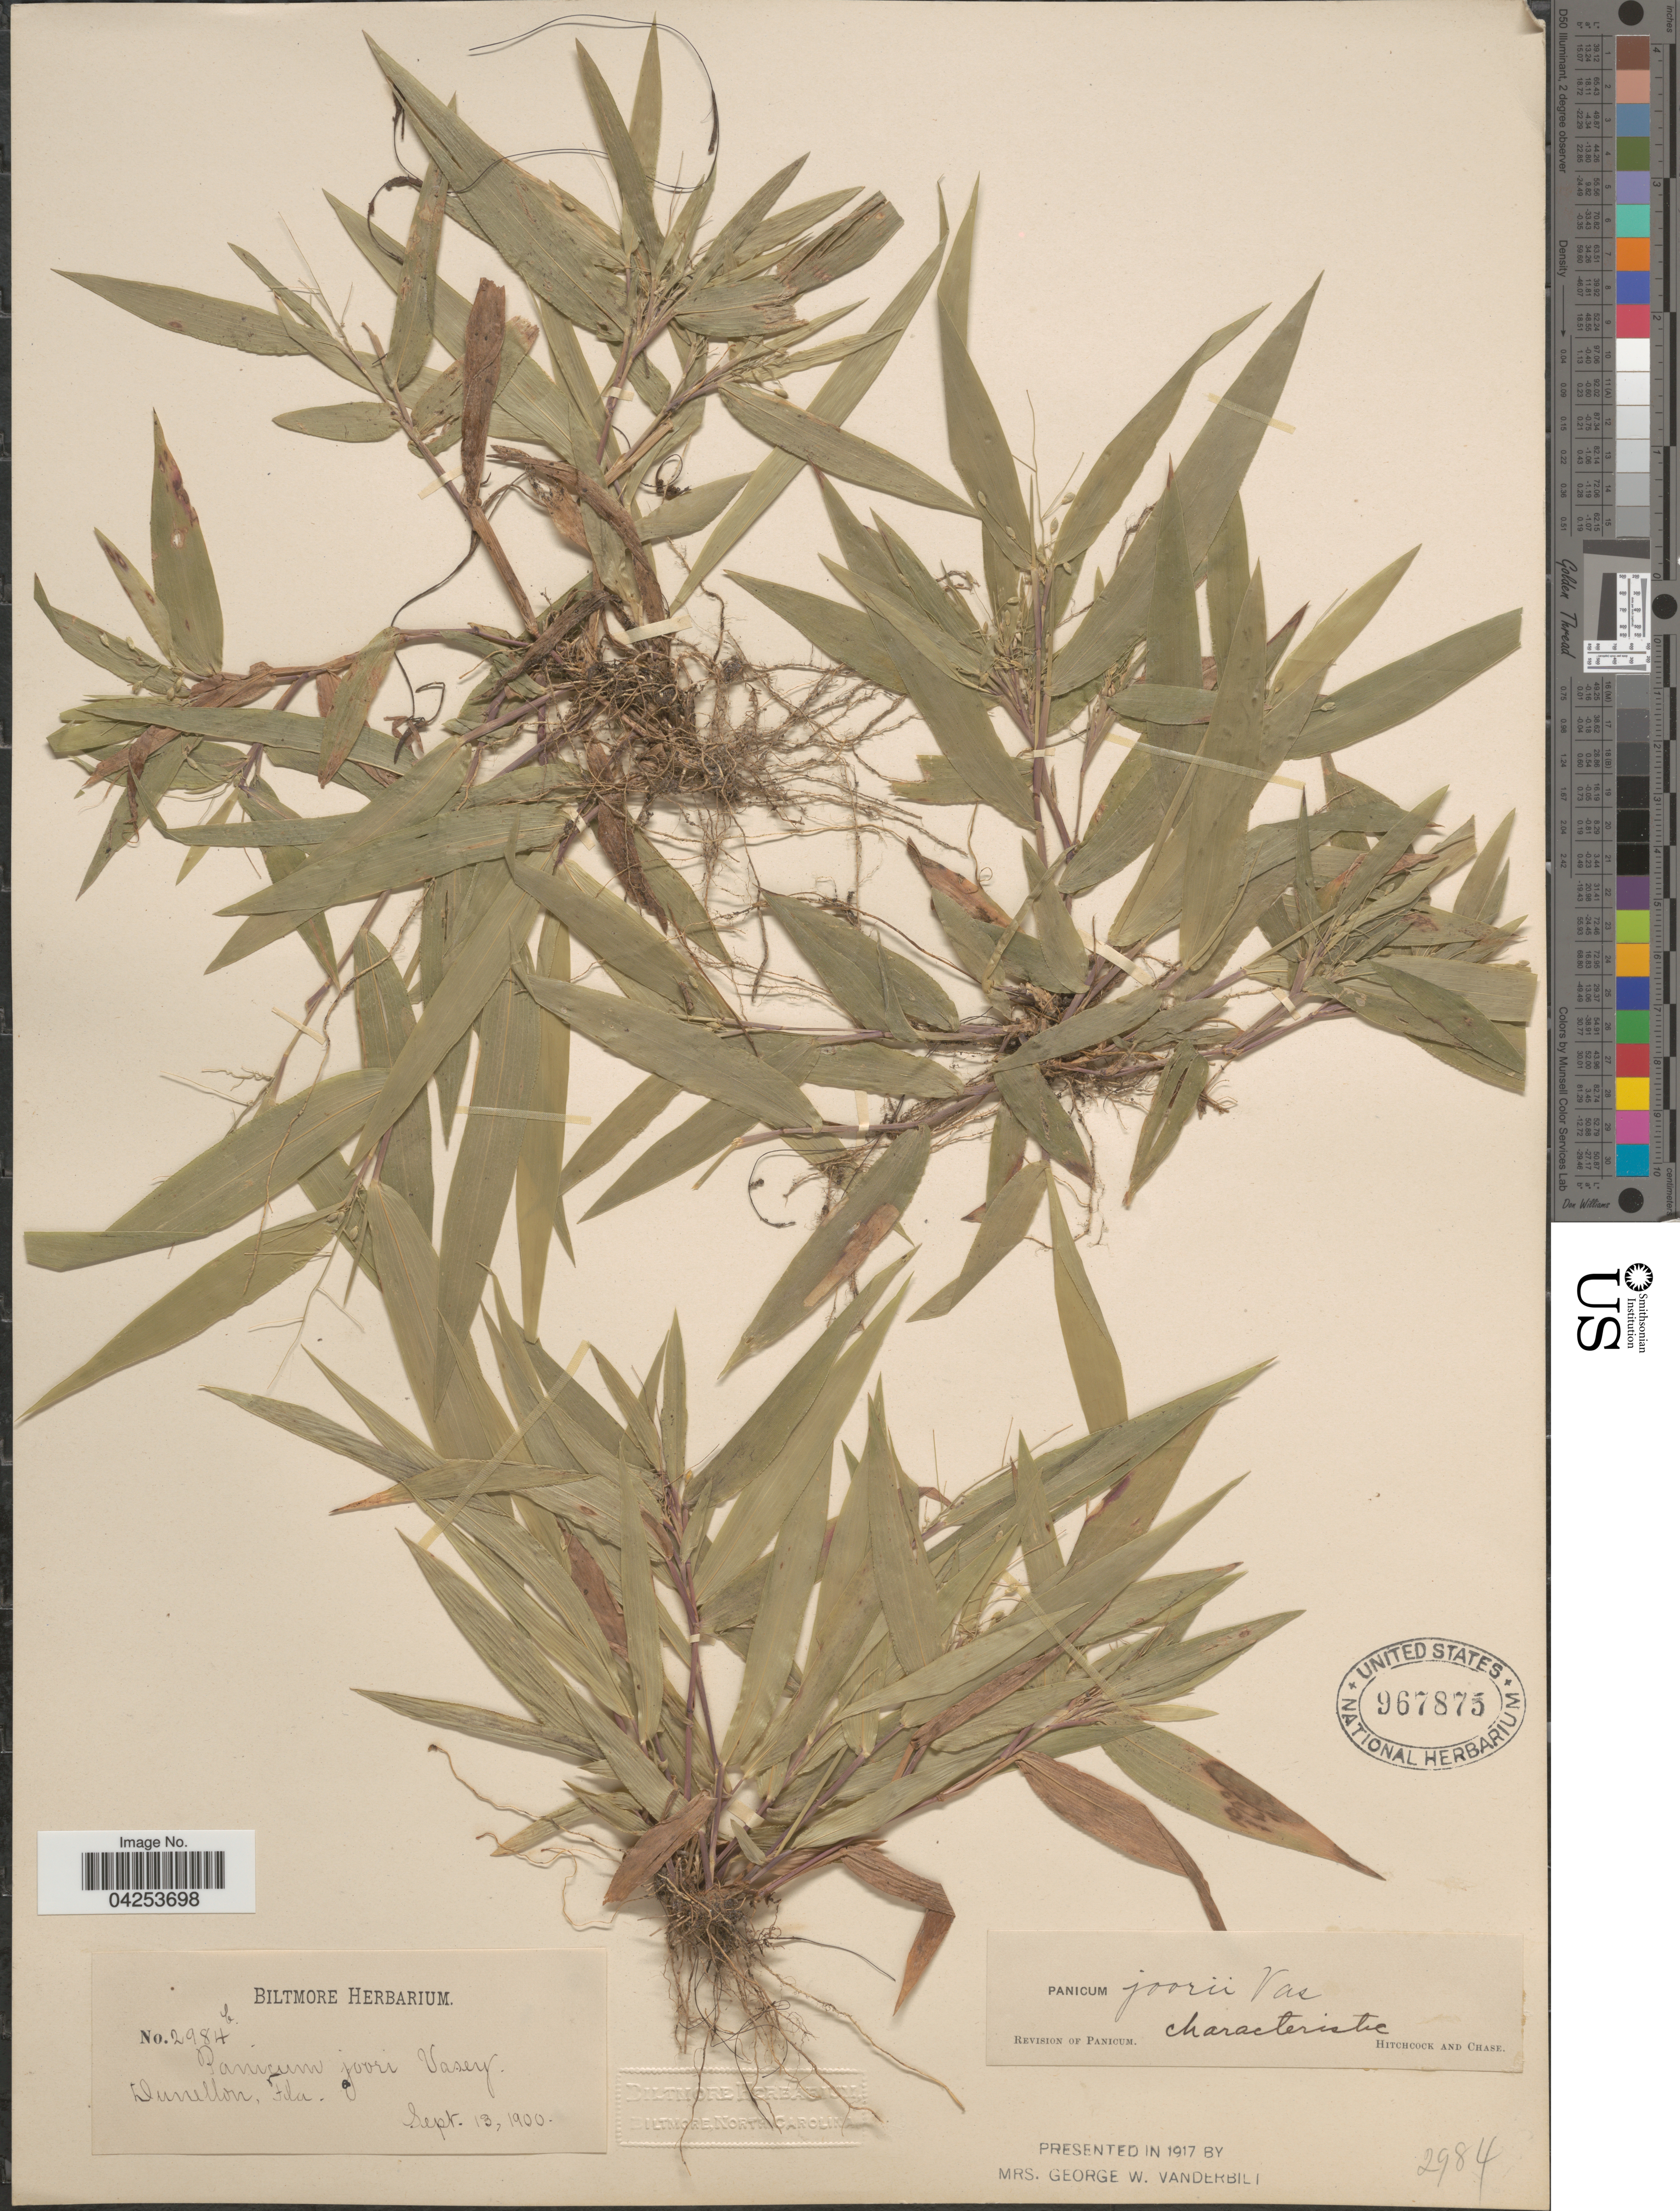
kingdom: Plantae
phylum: Tracheophyta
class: Liliopsida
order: Poales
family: Poaceae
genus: Dichanthelium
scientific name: Dichanthelium commutatum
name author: (Schult.) Gould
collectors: ex herb. Biltmore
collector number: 2984b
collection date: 1900-09-13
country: United States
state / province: Florida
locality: Dunellon.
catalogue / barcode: US 967875